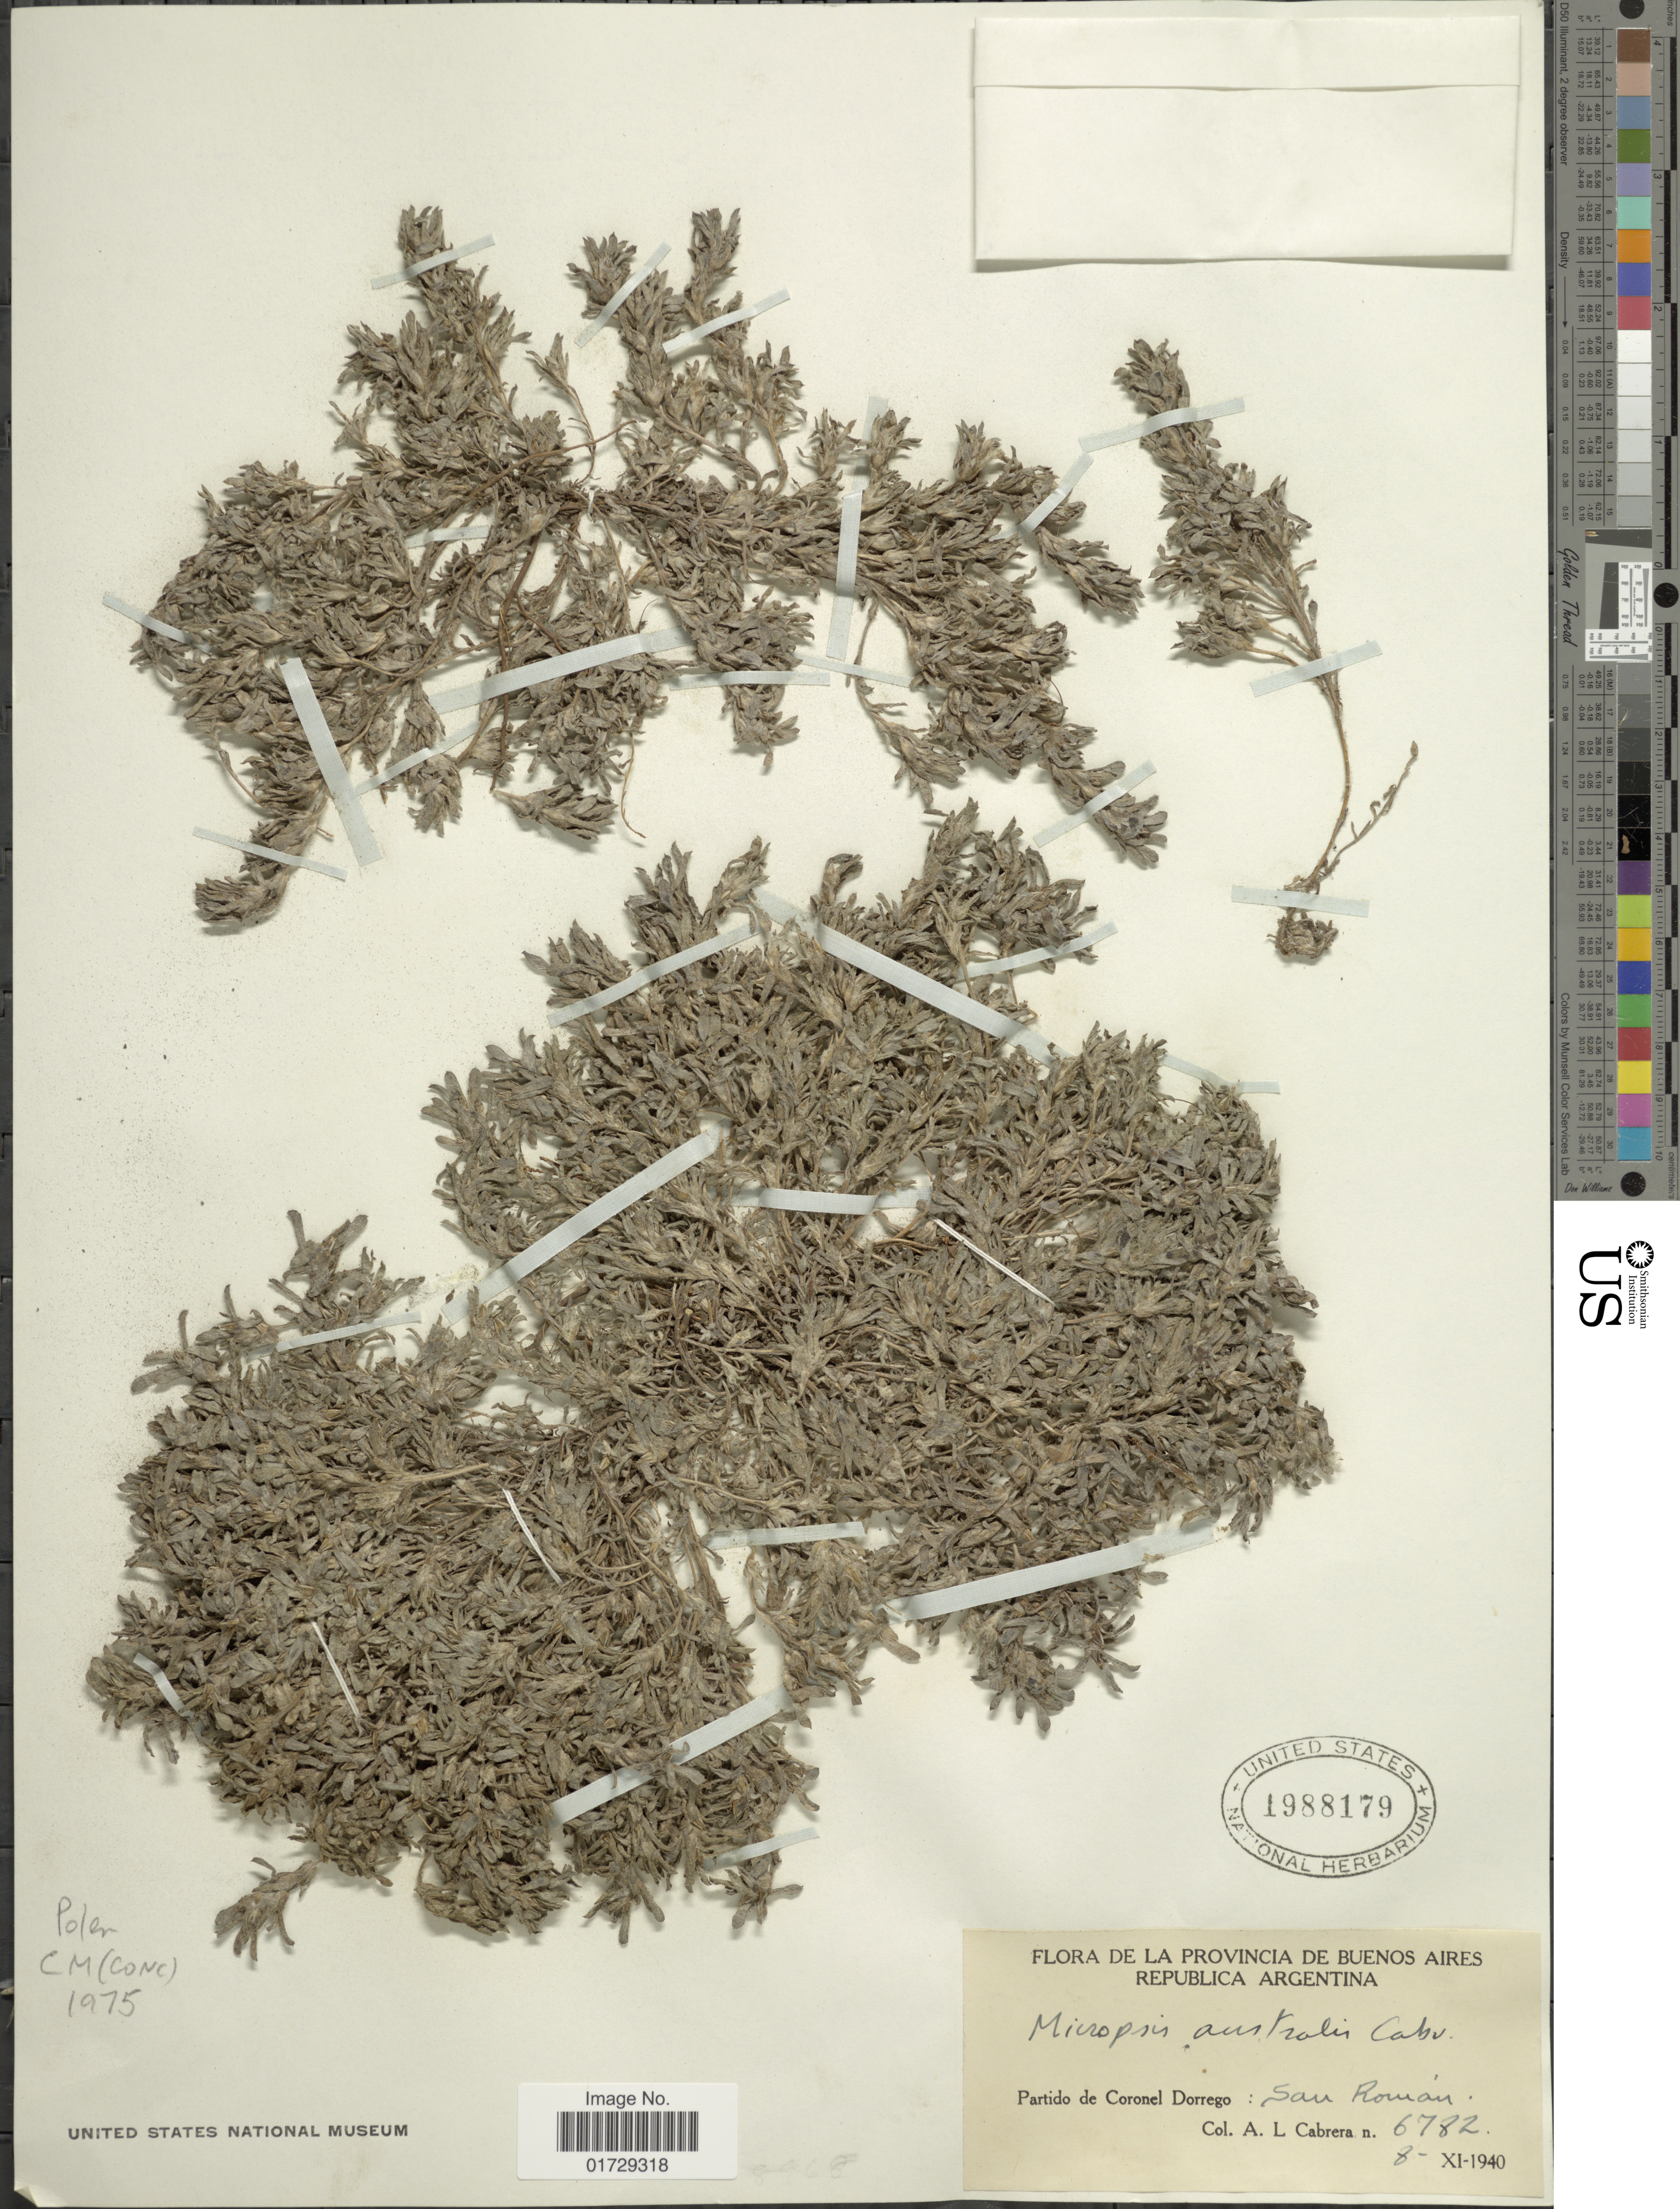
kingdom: Plantae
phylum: Tracheophyta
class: Magnoliopsida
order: Asterales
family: Asteraceae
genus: Micropsis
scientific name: Micropsis australis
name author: Cabrera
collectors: A. L. Cabrera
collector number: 6782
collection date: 1940-11-08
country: Argentina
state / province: Buenos Aires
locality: Partido de Coronel Dorrego: San Roman.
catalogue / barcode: US 1988179